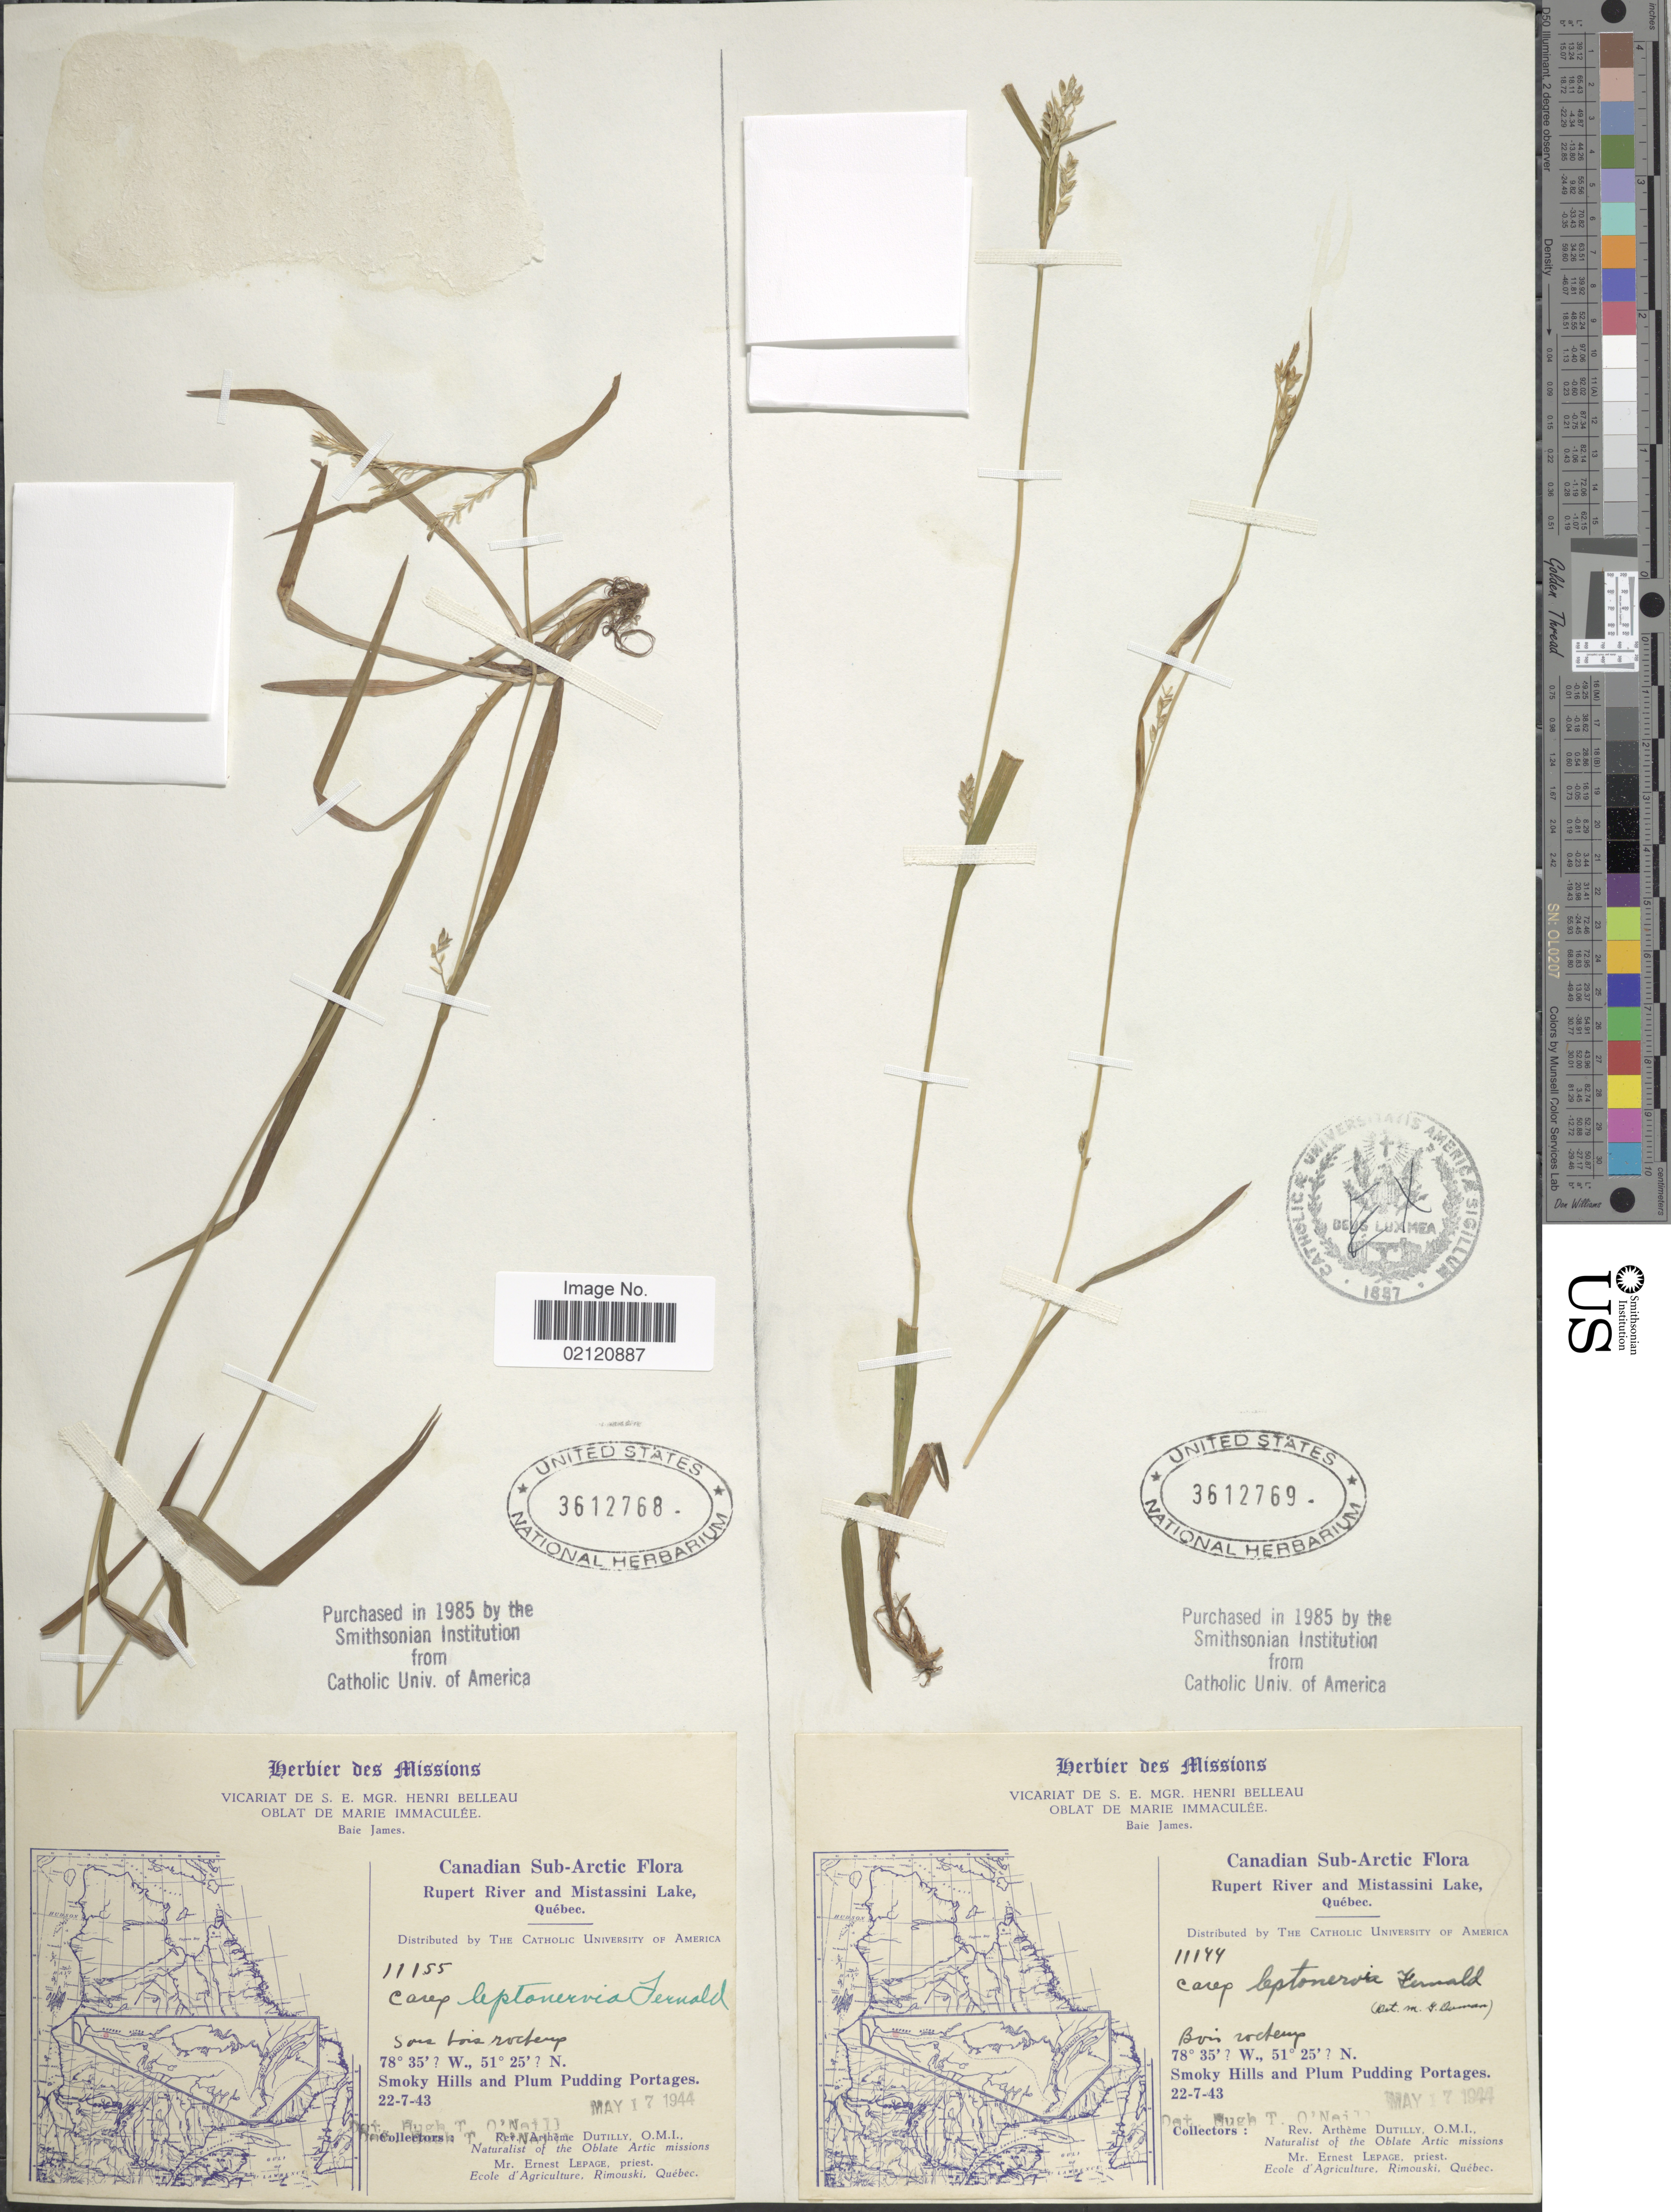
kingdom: Plantae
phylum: Tracheophyta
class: Liliopsida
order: Poales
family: Cyperaceae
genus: Carex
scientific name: Carex leptonervia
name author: (Fernald) Fernald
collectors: A. Dutilly & E. Lepage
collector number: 11144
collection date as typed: Transcribed d/m/y: 22/7/43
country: Canada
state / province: Quebec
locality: Canadian Sub-Arctic, Rupert River and Mistassini Lake, Smoky Hills and Plum Pudding Portages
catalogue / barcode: US 3612769-2